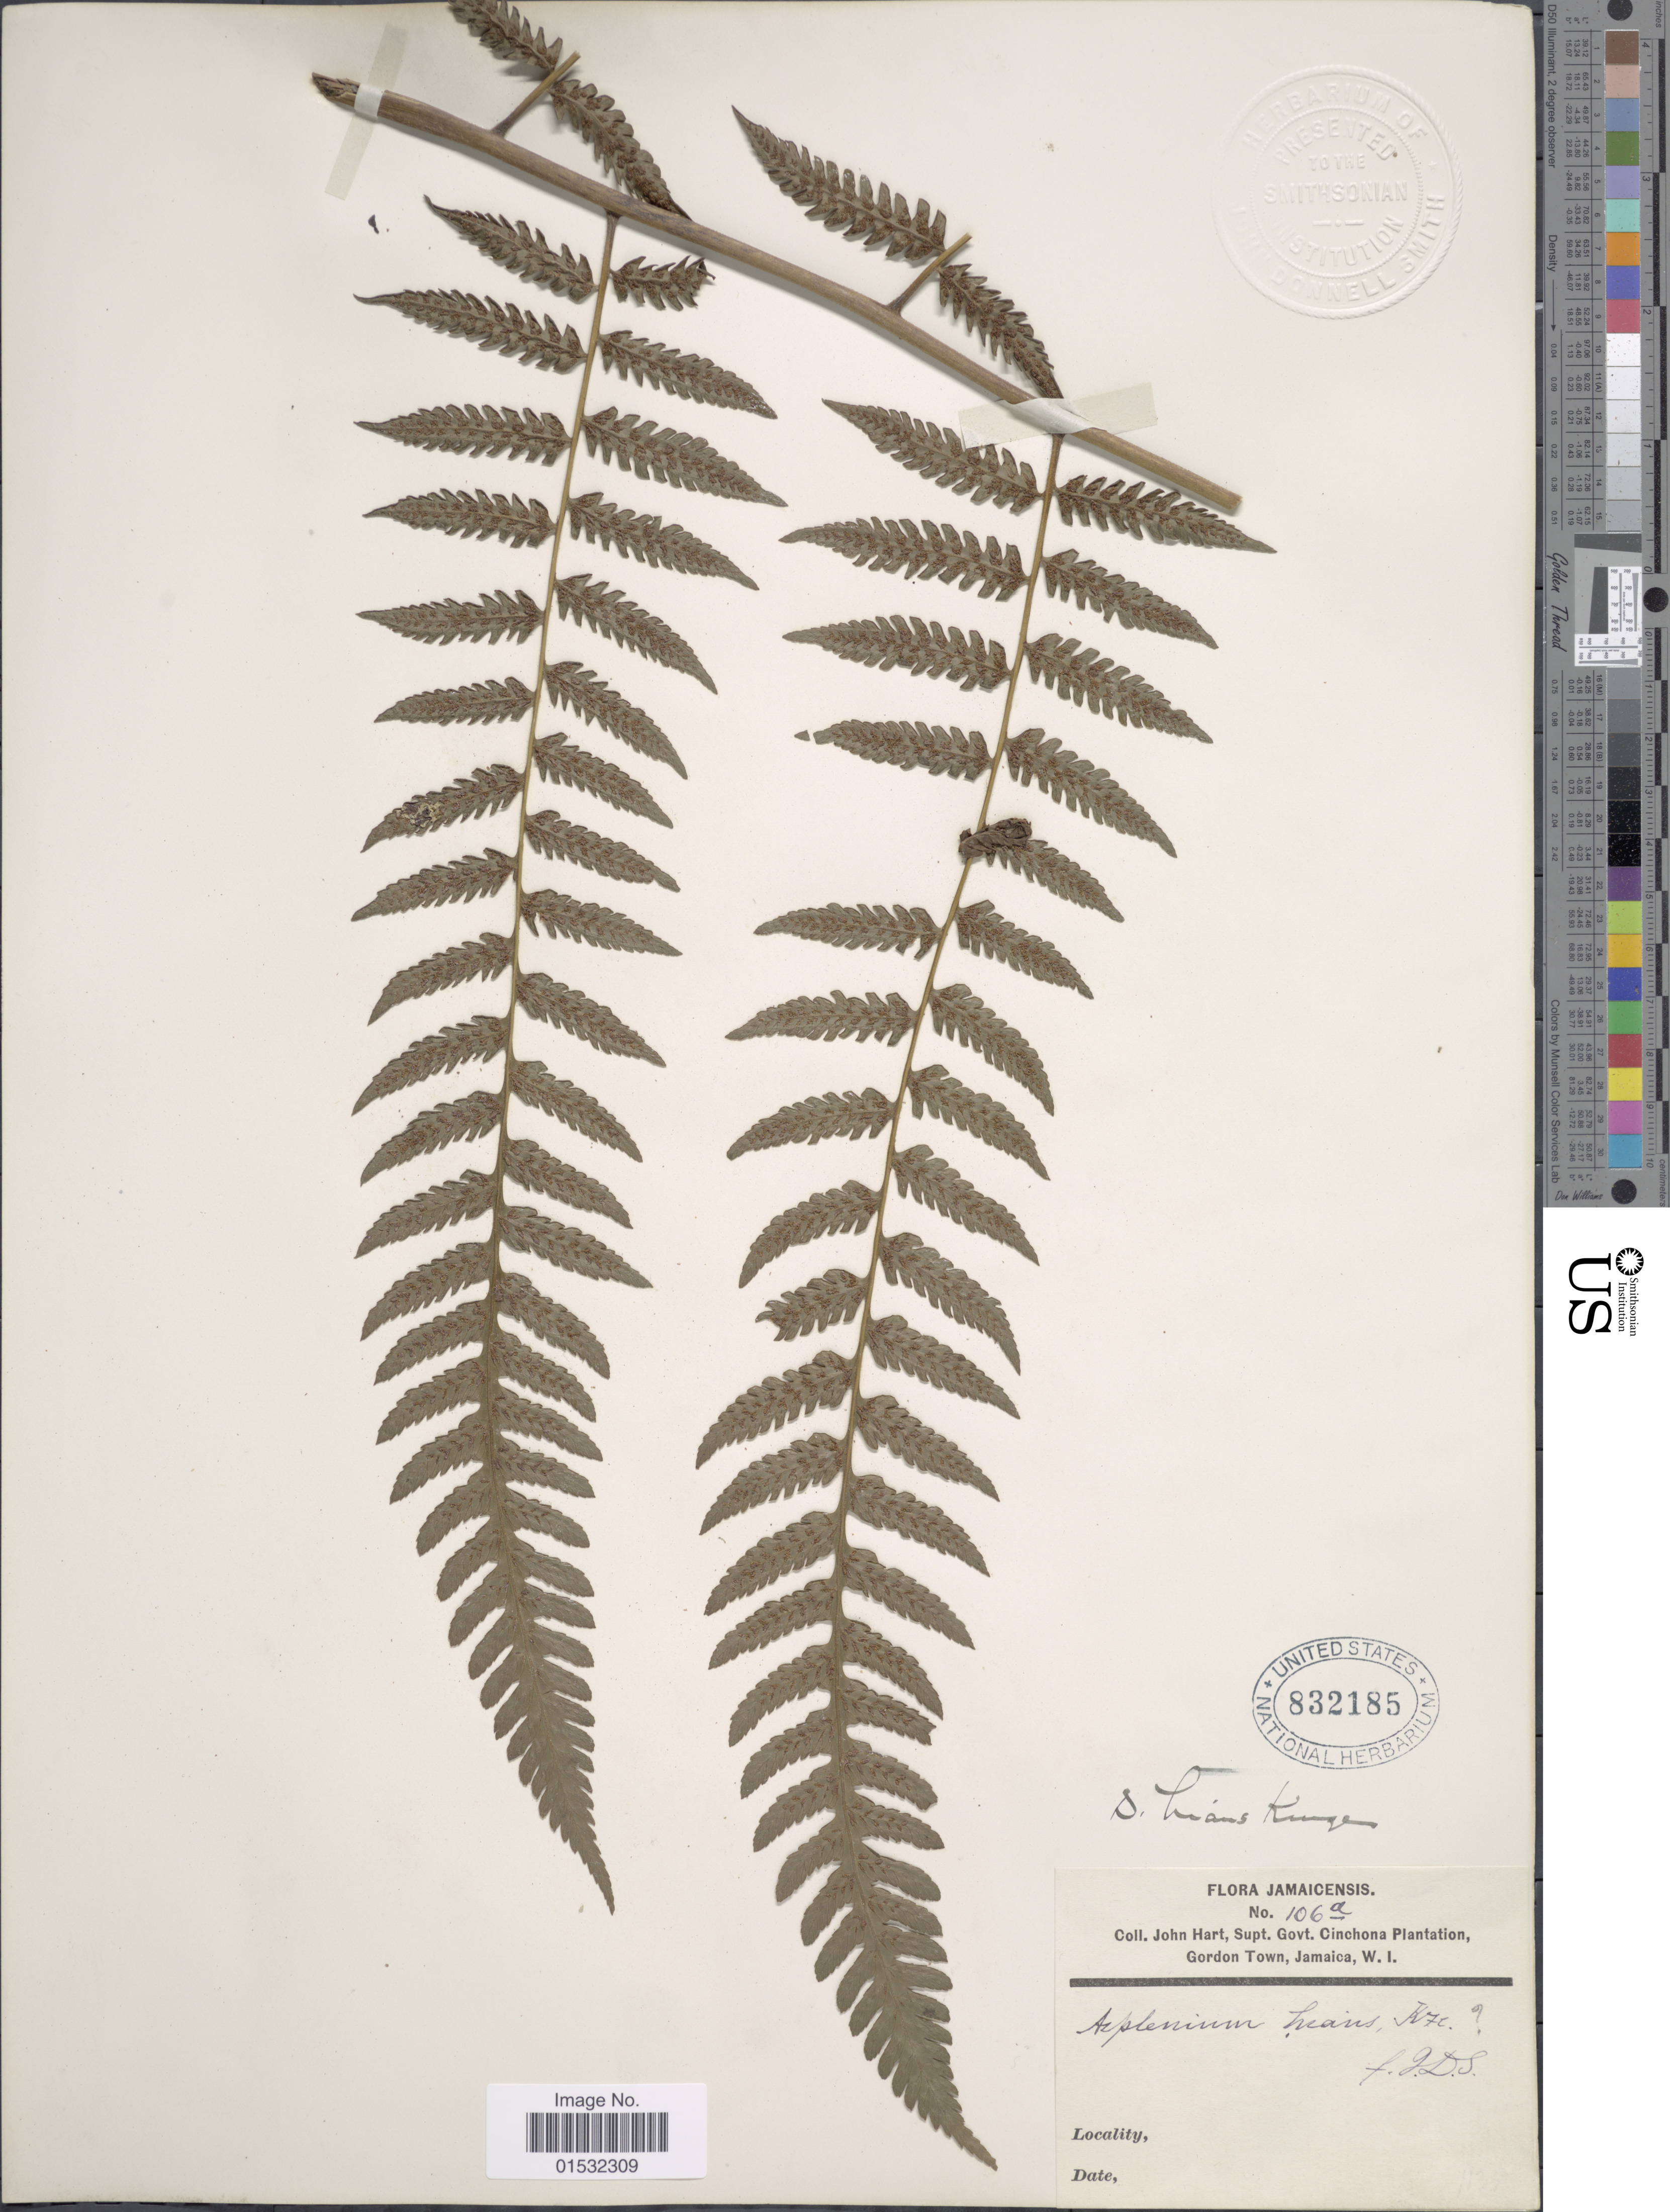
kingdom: Plantae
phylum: Tracheophyta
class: Polypodiopsida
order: Polypodiales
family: Athyriaceae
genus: Diplazium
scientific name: Diplazium hians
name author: Kunze ex Klotzsch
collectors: J. H. Hart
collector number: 106a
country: Jamaica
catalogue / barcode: US 832185